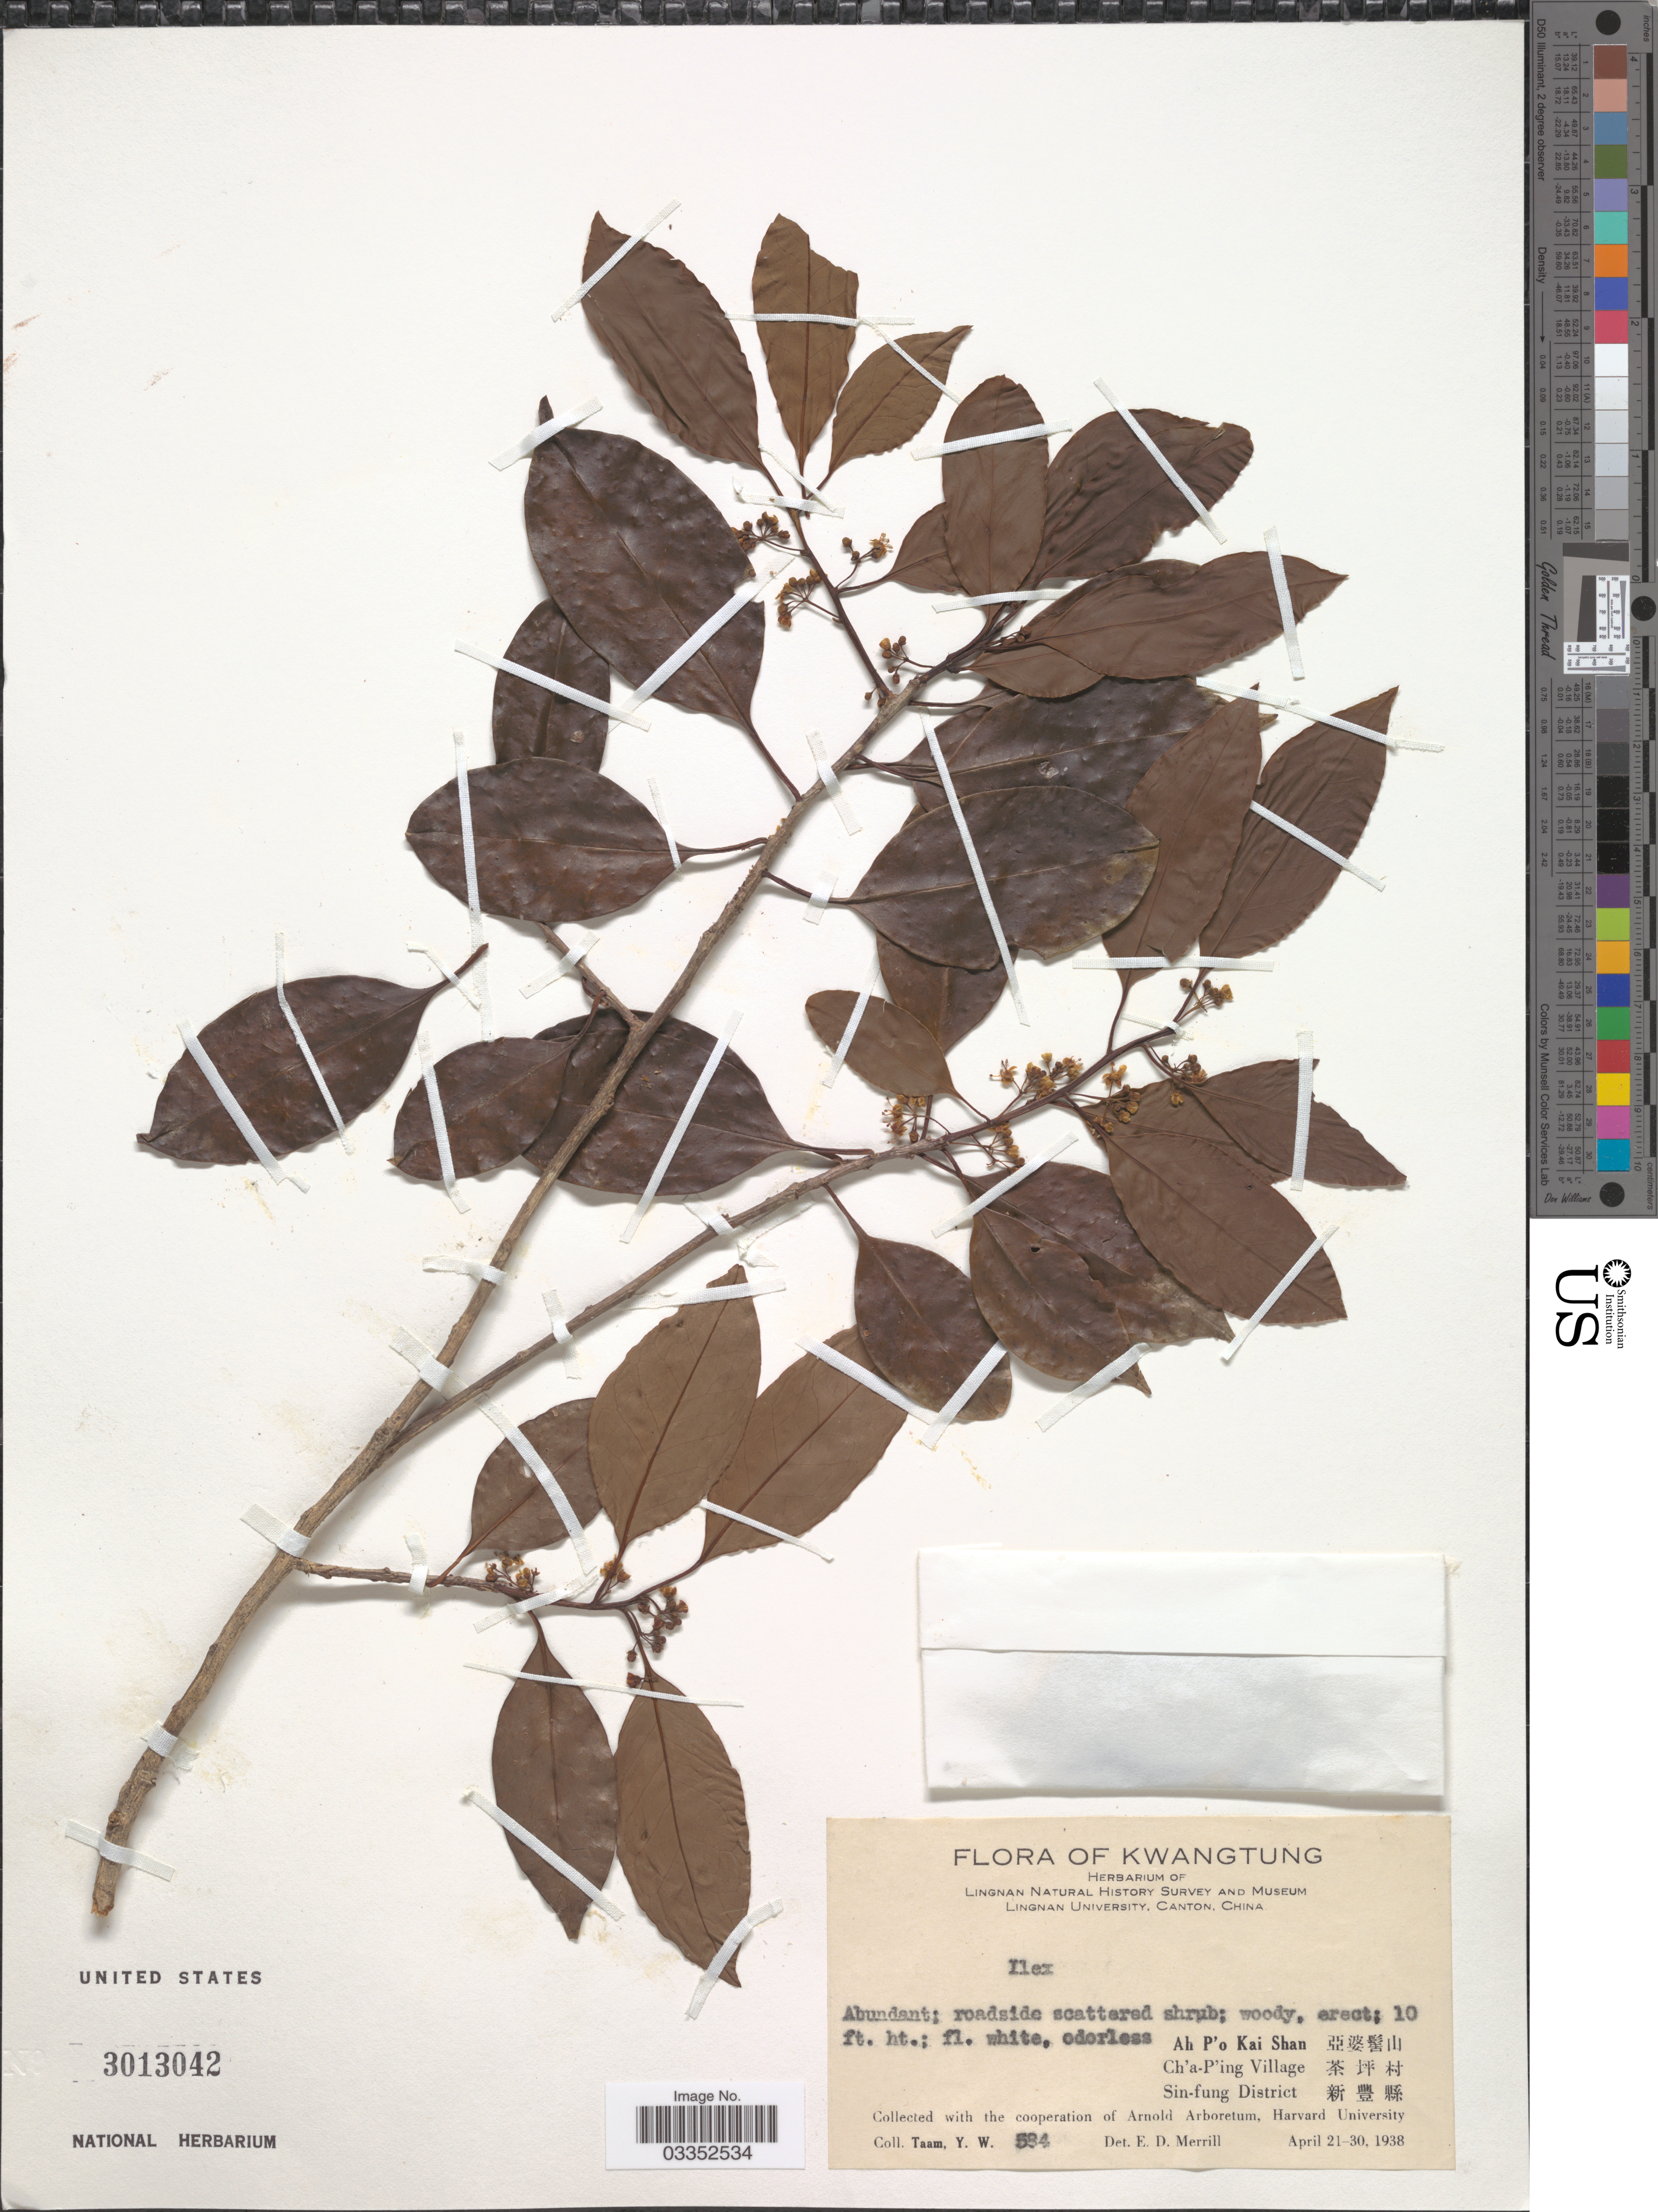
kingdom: Plantae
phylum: Tracheophyta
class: Magnoliopsida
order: Aquifoliales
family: Aquifoliaceae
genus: Ilex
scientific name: Ilex sp.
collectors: Y. W. Taam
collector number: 594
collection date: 1938-04-21/1938-04-30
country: China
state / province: Guangdong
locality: Kwangtung, Ah P'o Kai Shan X, Ch'a-P'ing Village X, Sin-fung District X.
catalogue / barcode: US 3013042